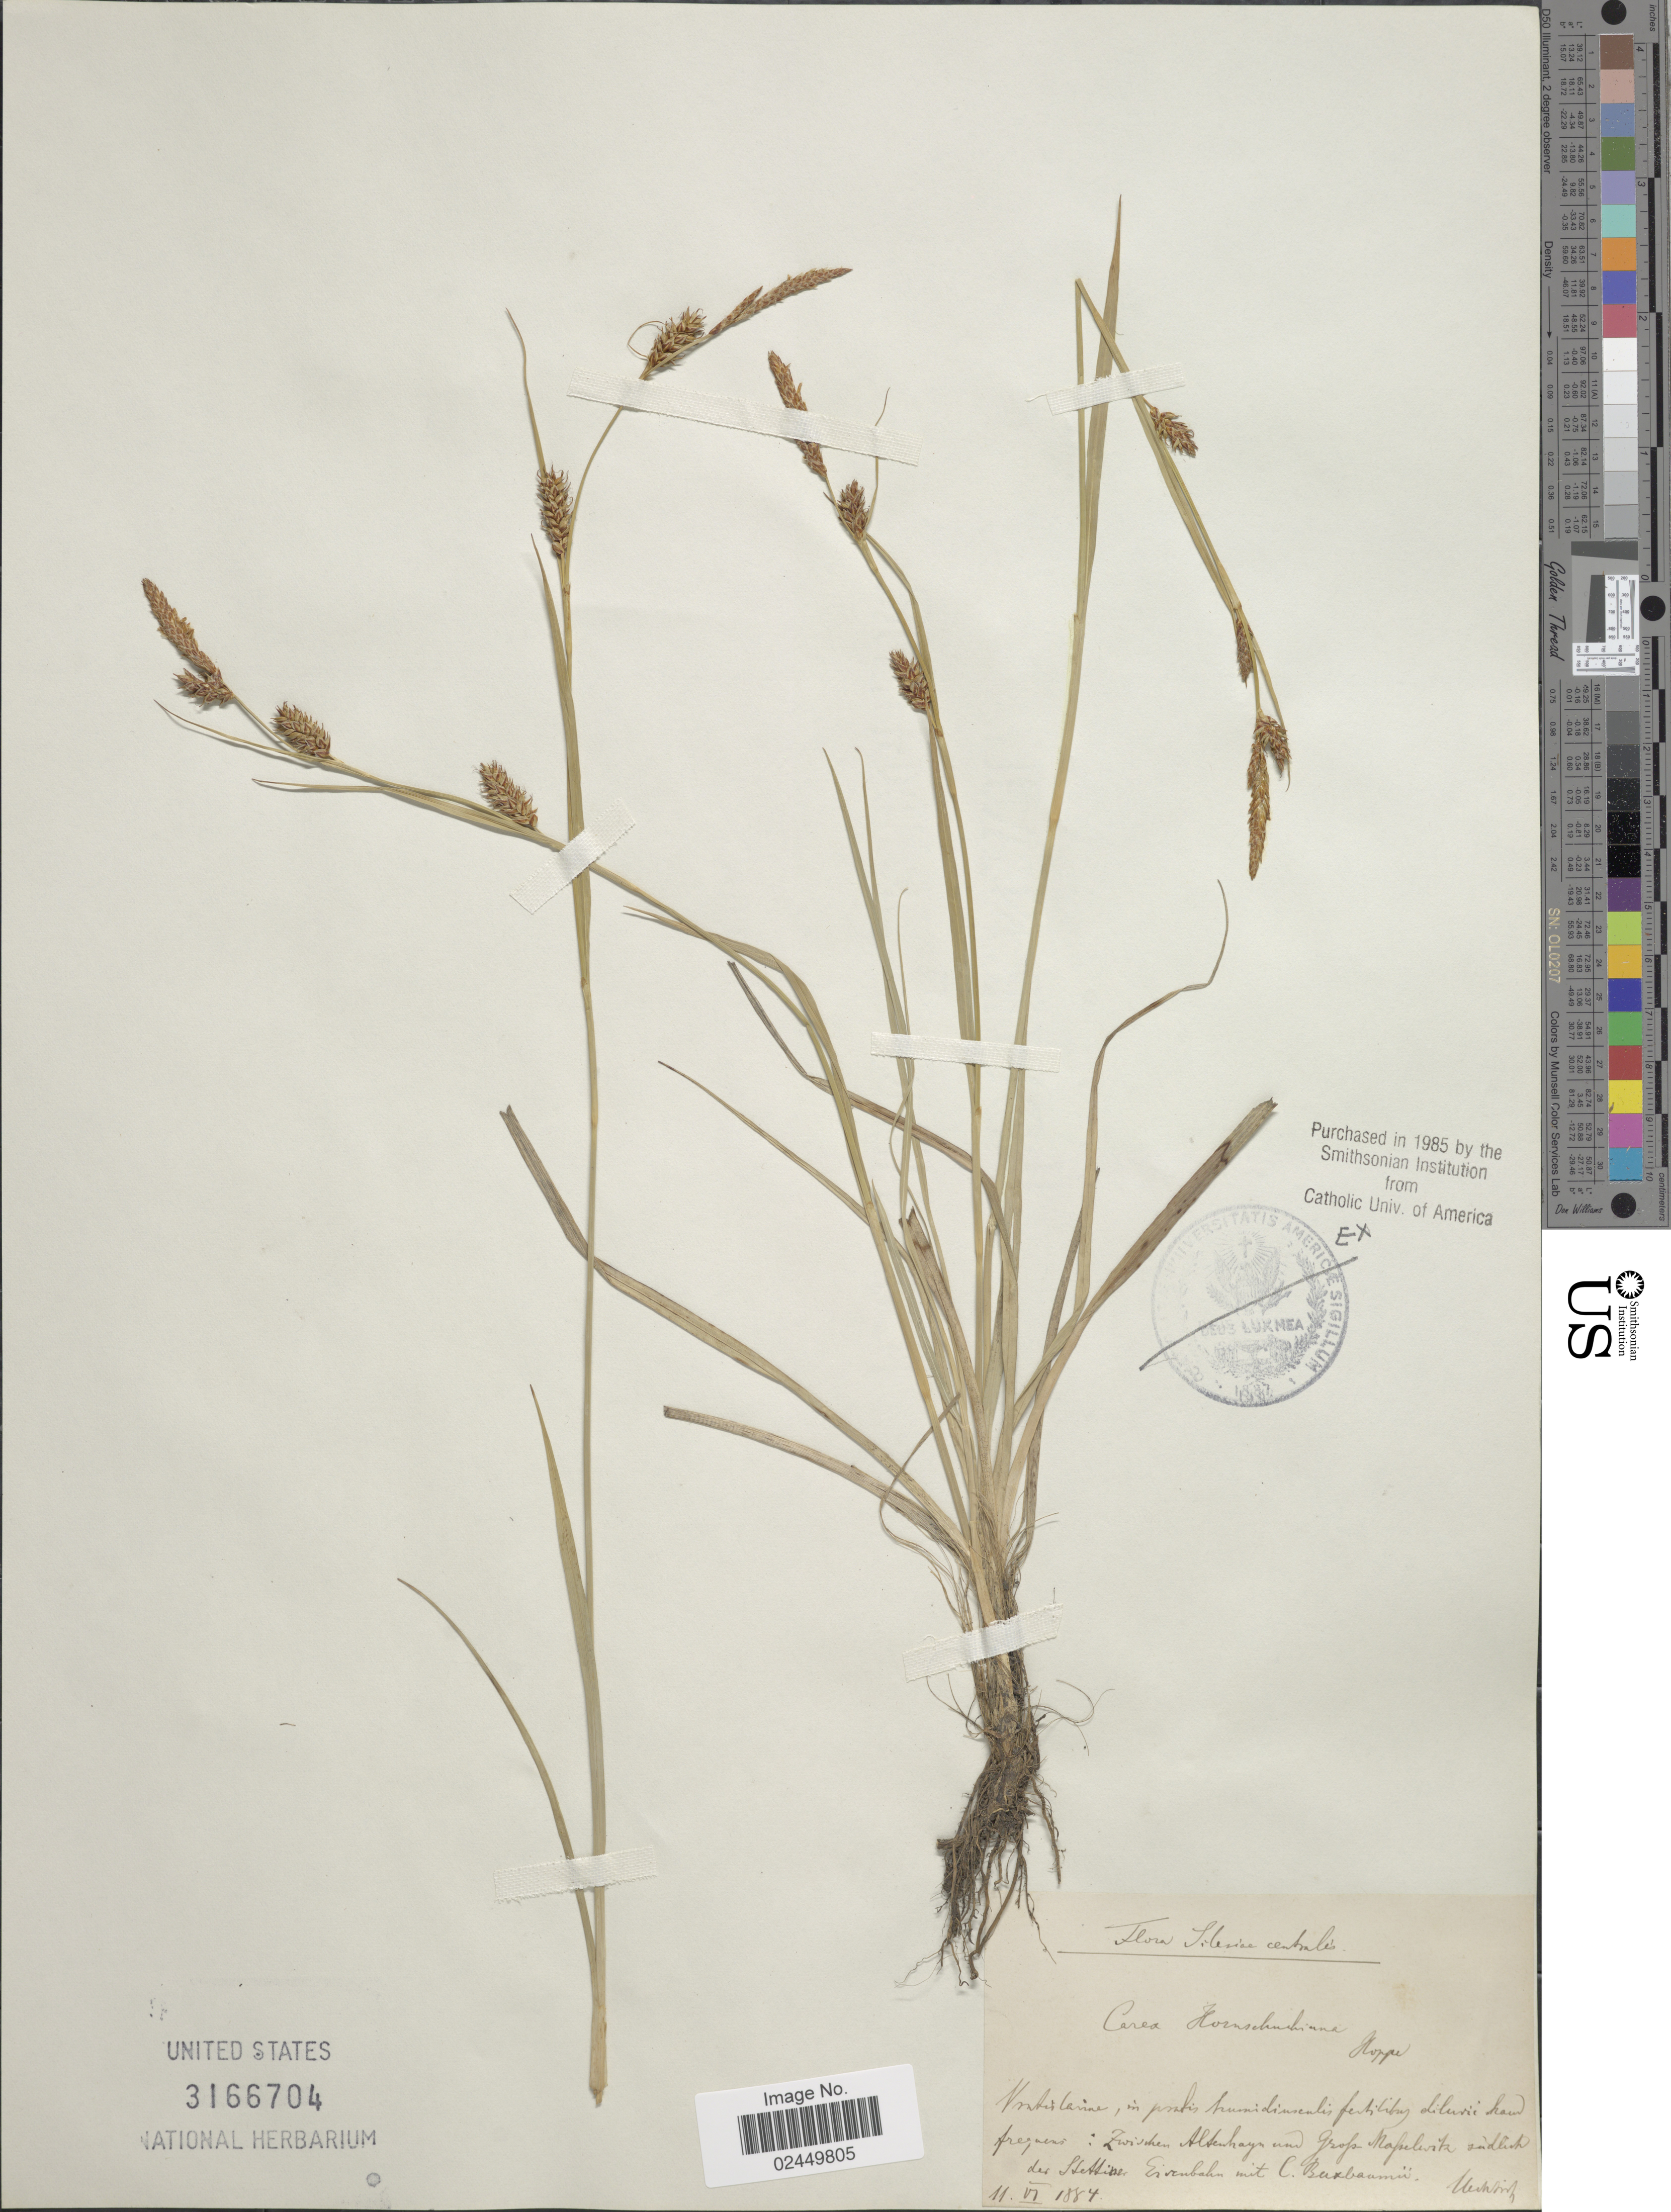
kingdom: Plantae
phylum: Tracheophyta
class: Liliopsida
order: Poales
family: Cyperaceae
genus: Carex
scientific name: Carex hostiana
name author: DC.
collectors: Uechtritz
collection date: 1884-06-11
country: Poland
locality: Silesiae centralés. Zwischen Altenhayn und Grop Mapelwitz sudlich des Stessine Eivenbahn [interpreted]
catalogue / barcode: US 3166704